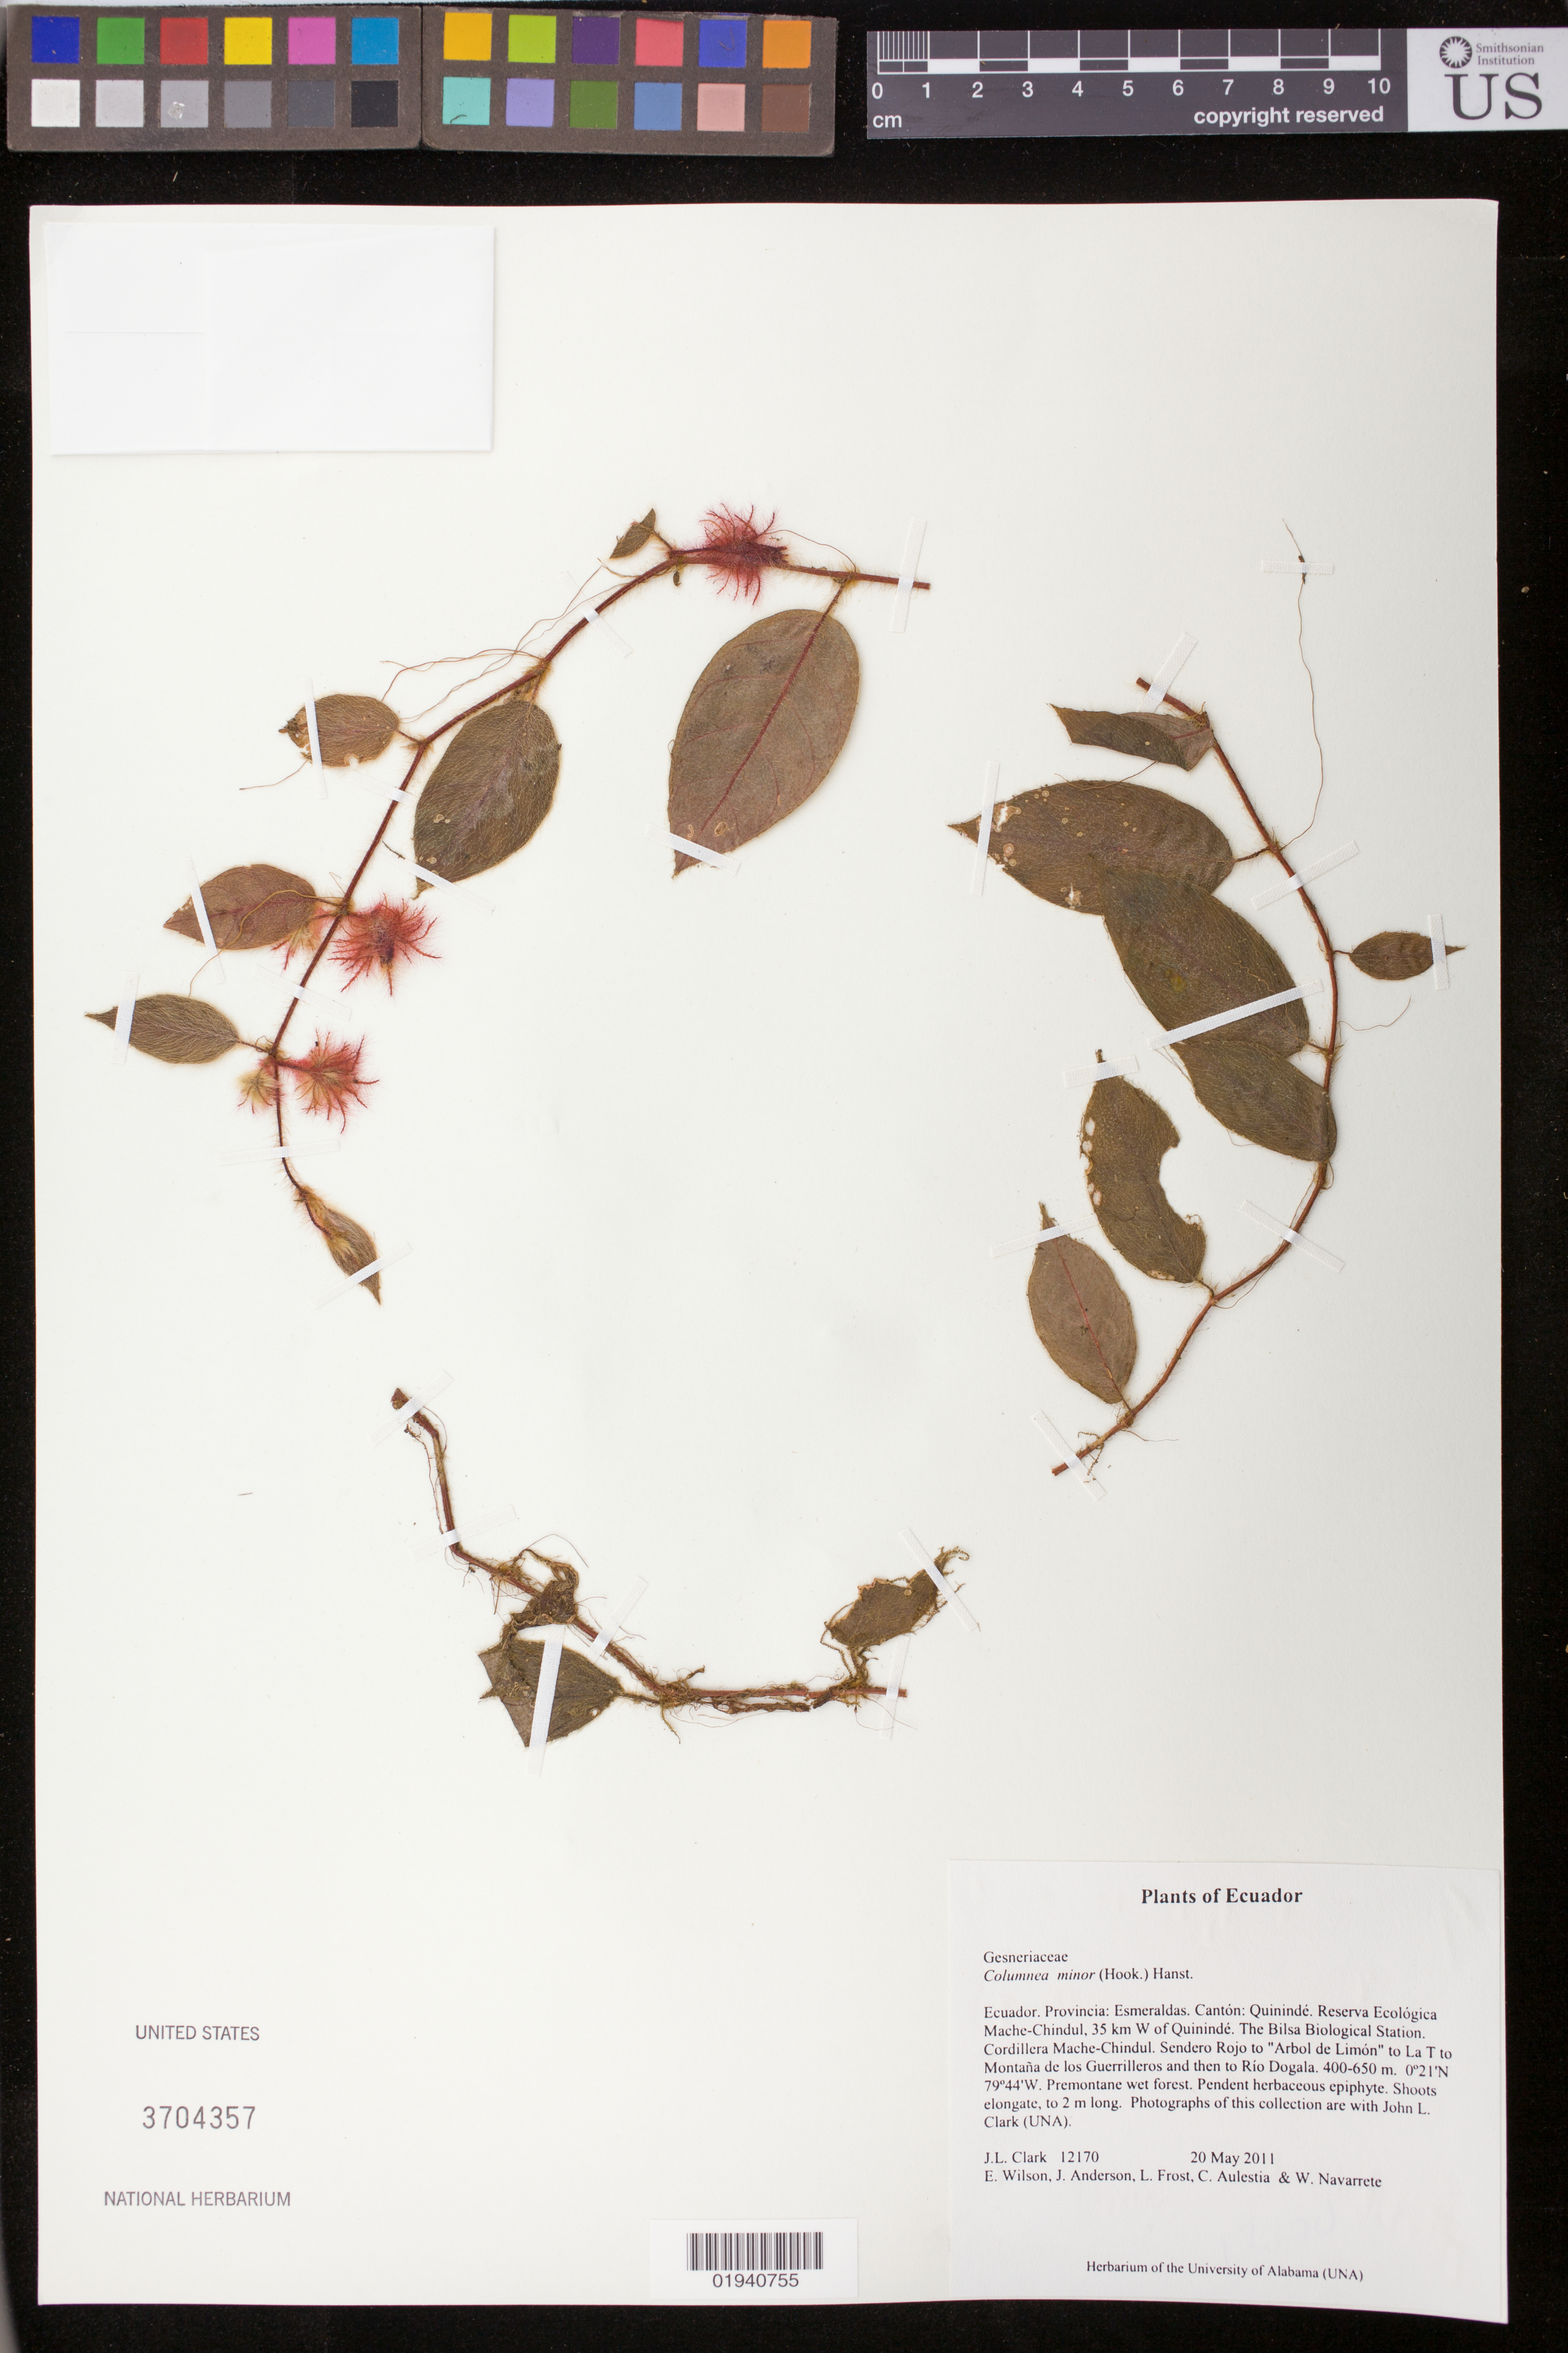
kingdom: Plantae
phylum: Tracheophyta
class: Magnoliopsida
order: Lamiales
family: Gesneriaceae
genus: Columnea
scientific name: Columnea minor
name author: (Hook.) Hanst.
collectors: J. L. Clark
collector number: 12170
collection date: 2011-05-20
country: Ecuador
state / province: Esmeraldas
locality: Canton: Quininde, Reserva Ecologica Mache-Chindul, 35 km W of Quininde. Bilsa Biological Station. Cordillera Mache-Chindul. Sendero Rojo to "Arbol de Limon" to La T to Montana de los Guerrilleros and then to Rio Dogala.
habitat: Premontane wet forest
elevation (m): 400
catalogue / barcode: US 3704357